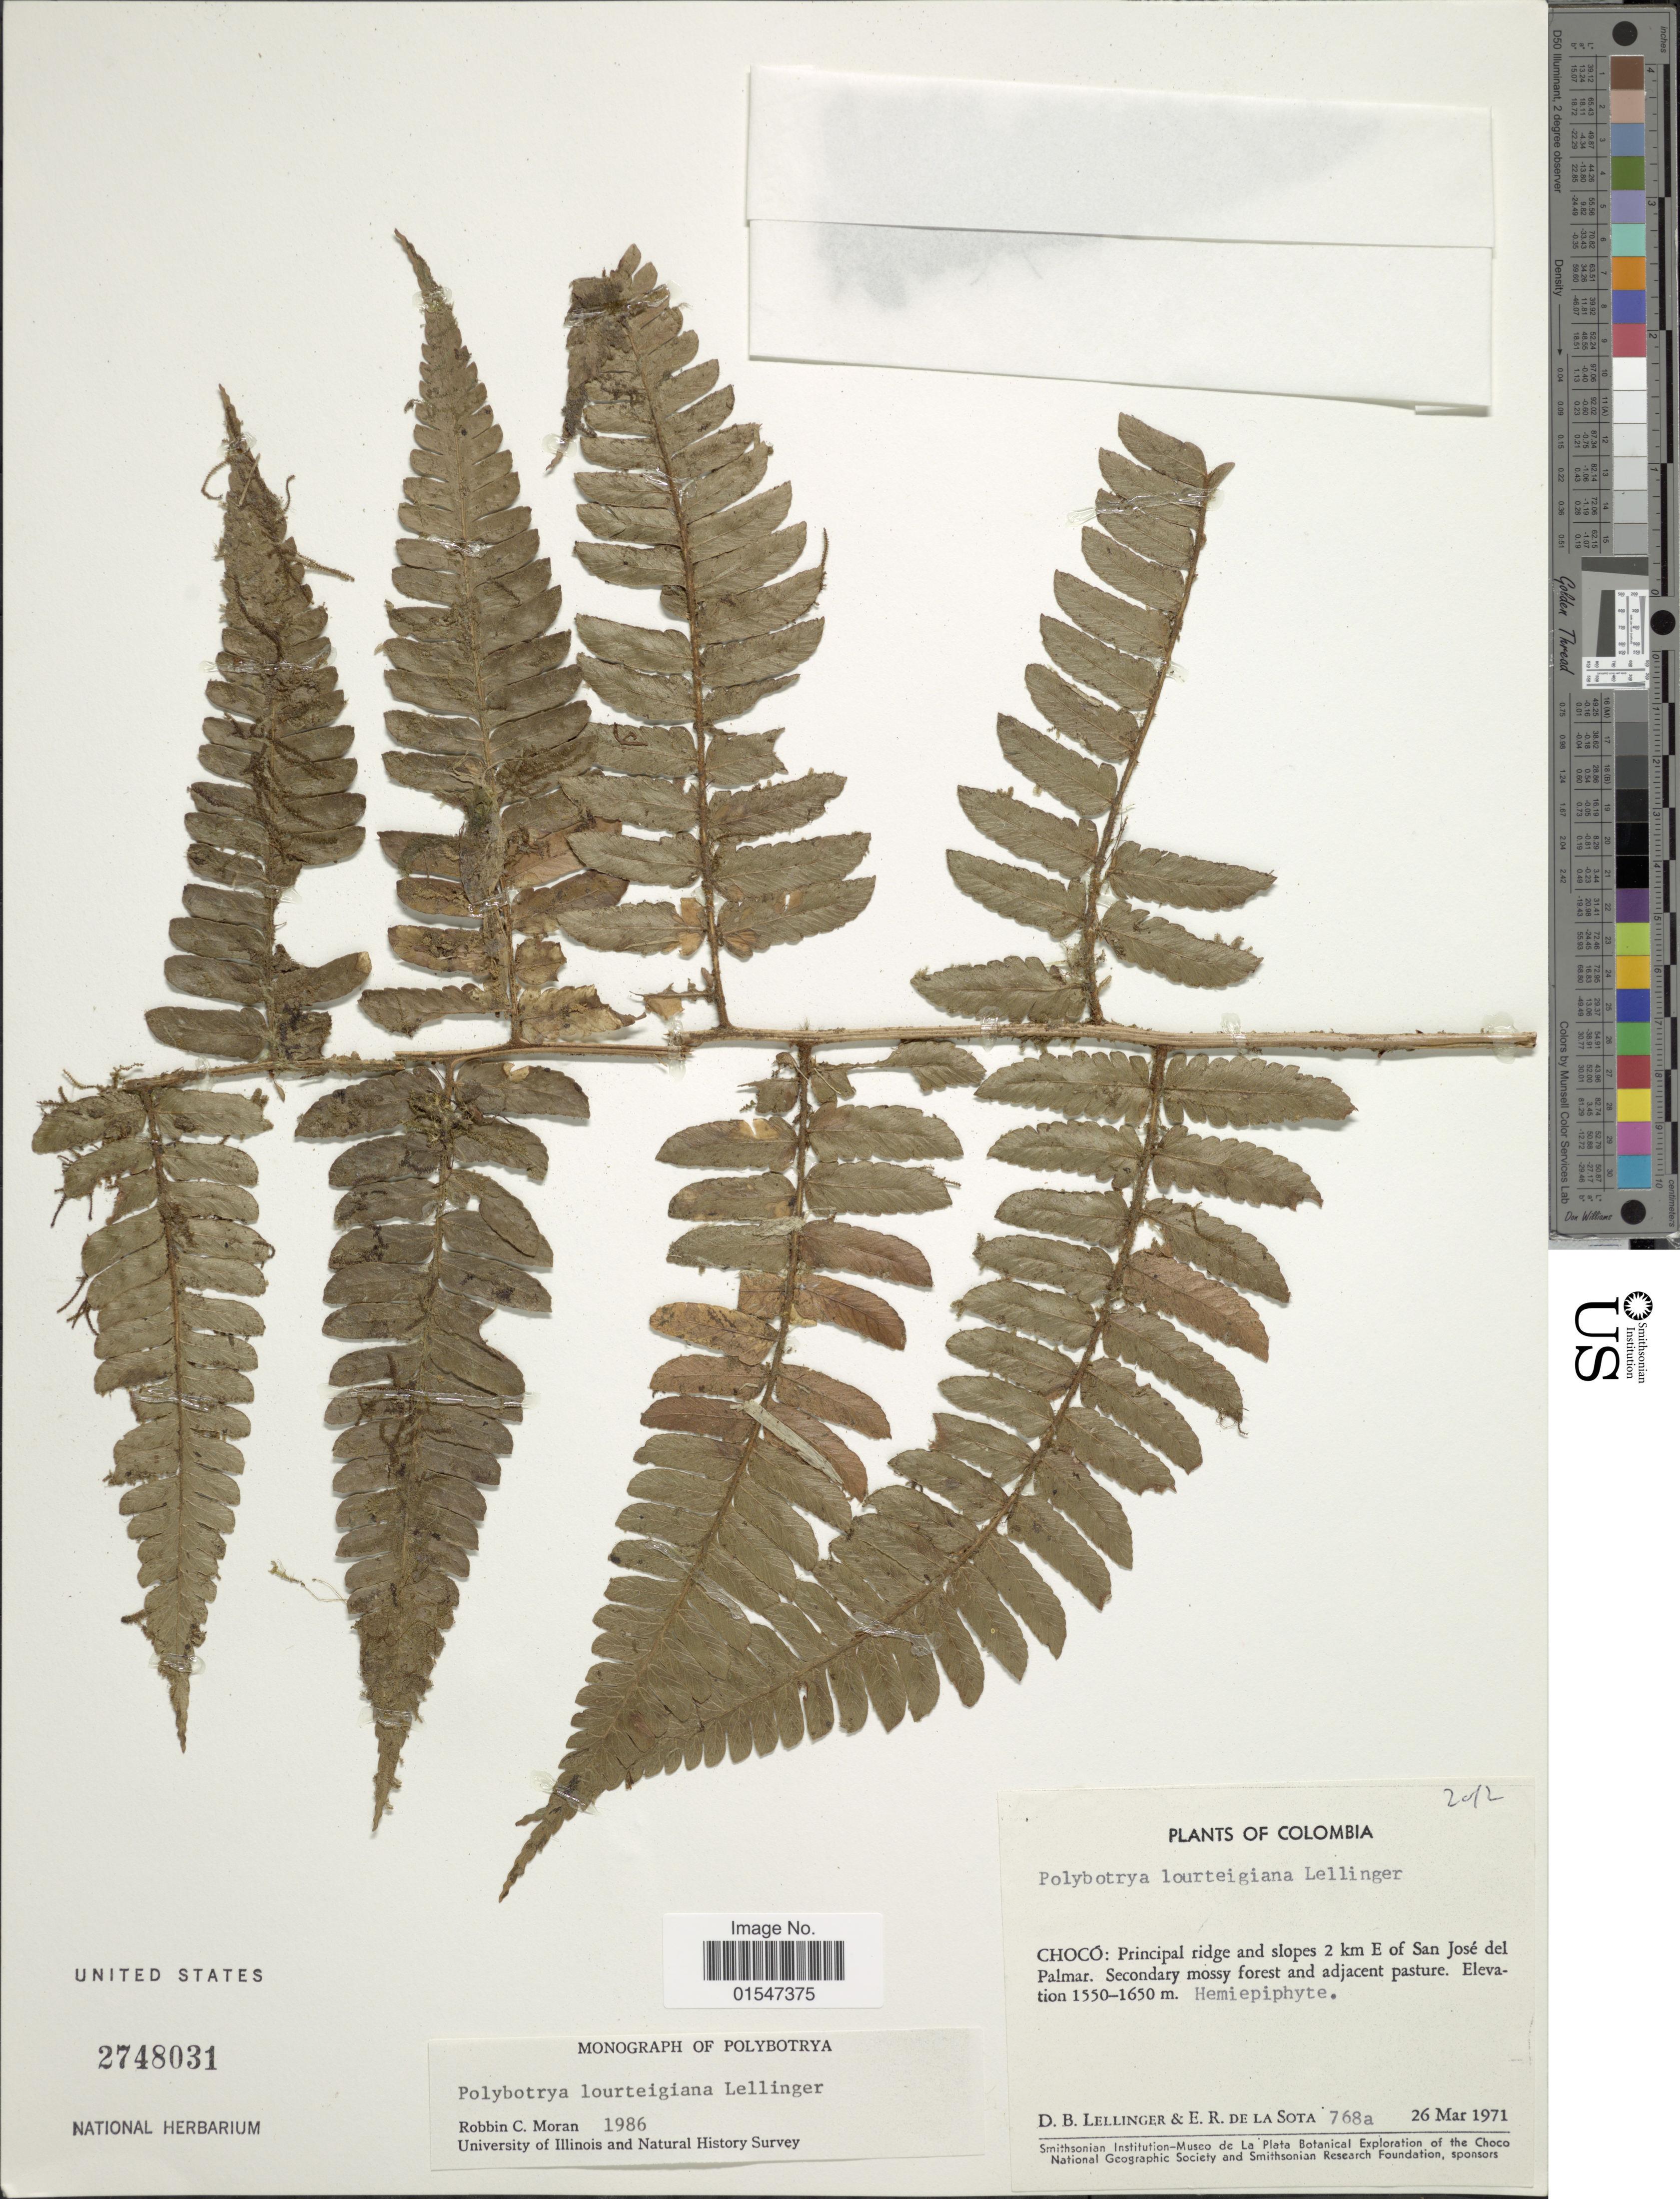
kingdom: Plantae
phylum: Tracheophyta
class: Polypodiopsida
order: Polypodiales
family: Dryopteridaceae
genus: Polybotrya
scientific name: Polybotrya lourteigiana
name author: Lellinger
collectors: D. B. Lellinger & E. R. de la Sota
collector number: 768a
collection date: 1971-03-26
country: Colombia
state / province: Chocó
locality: Principal ridge and slopes 2 km E of San José del Palmar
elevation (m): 1550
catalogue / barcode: US 2748031